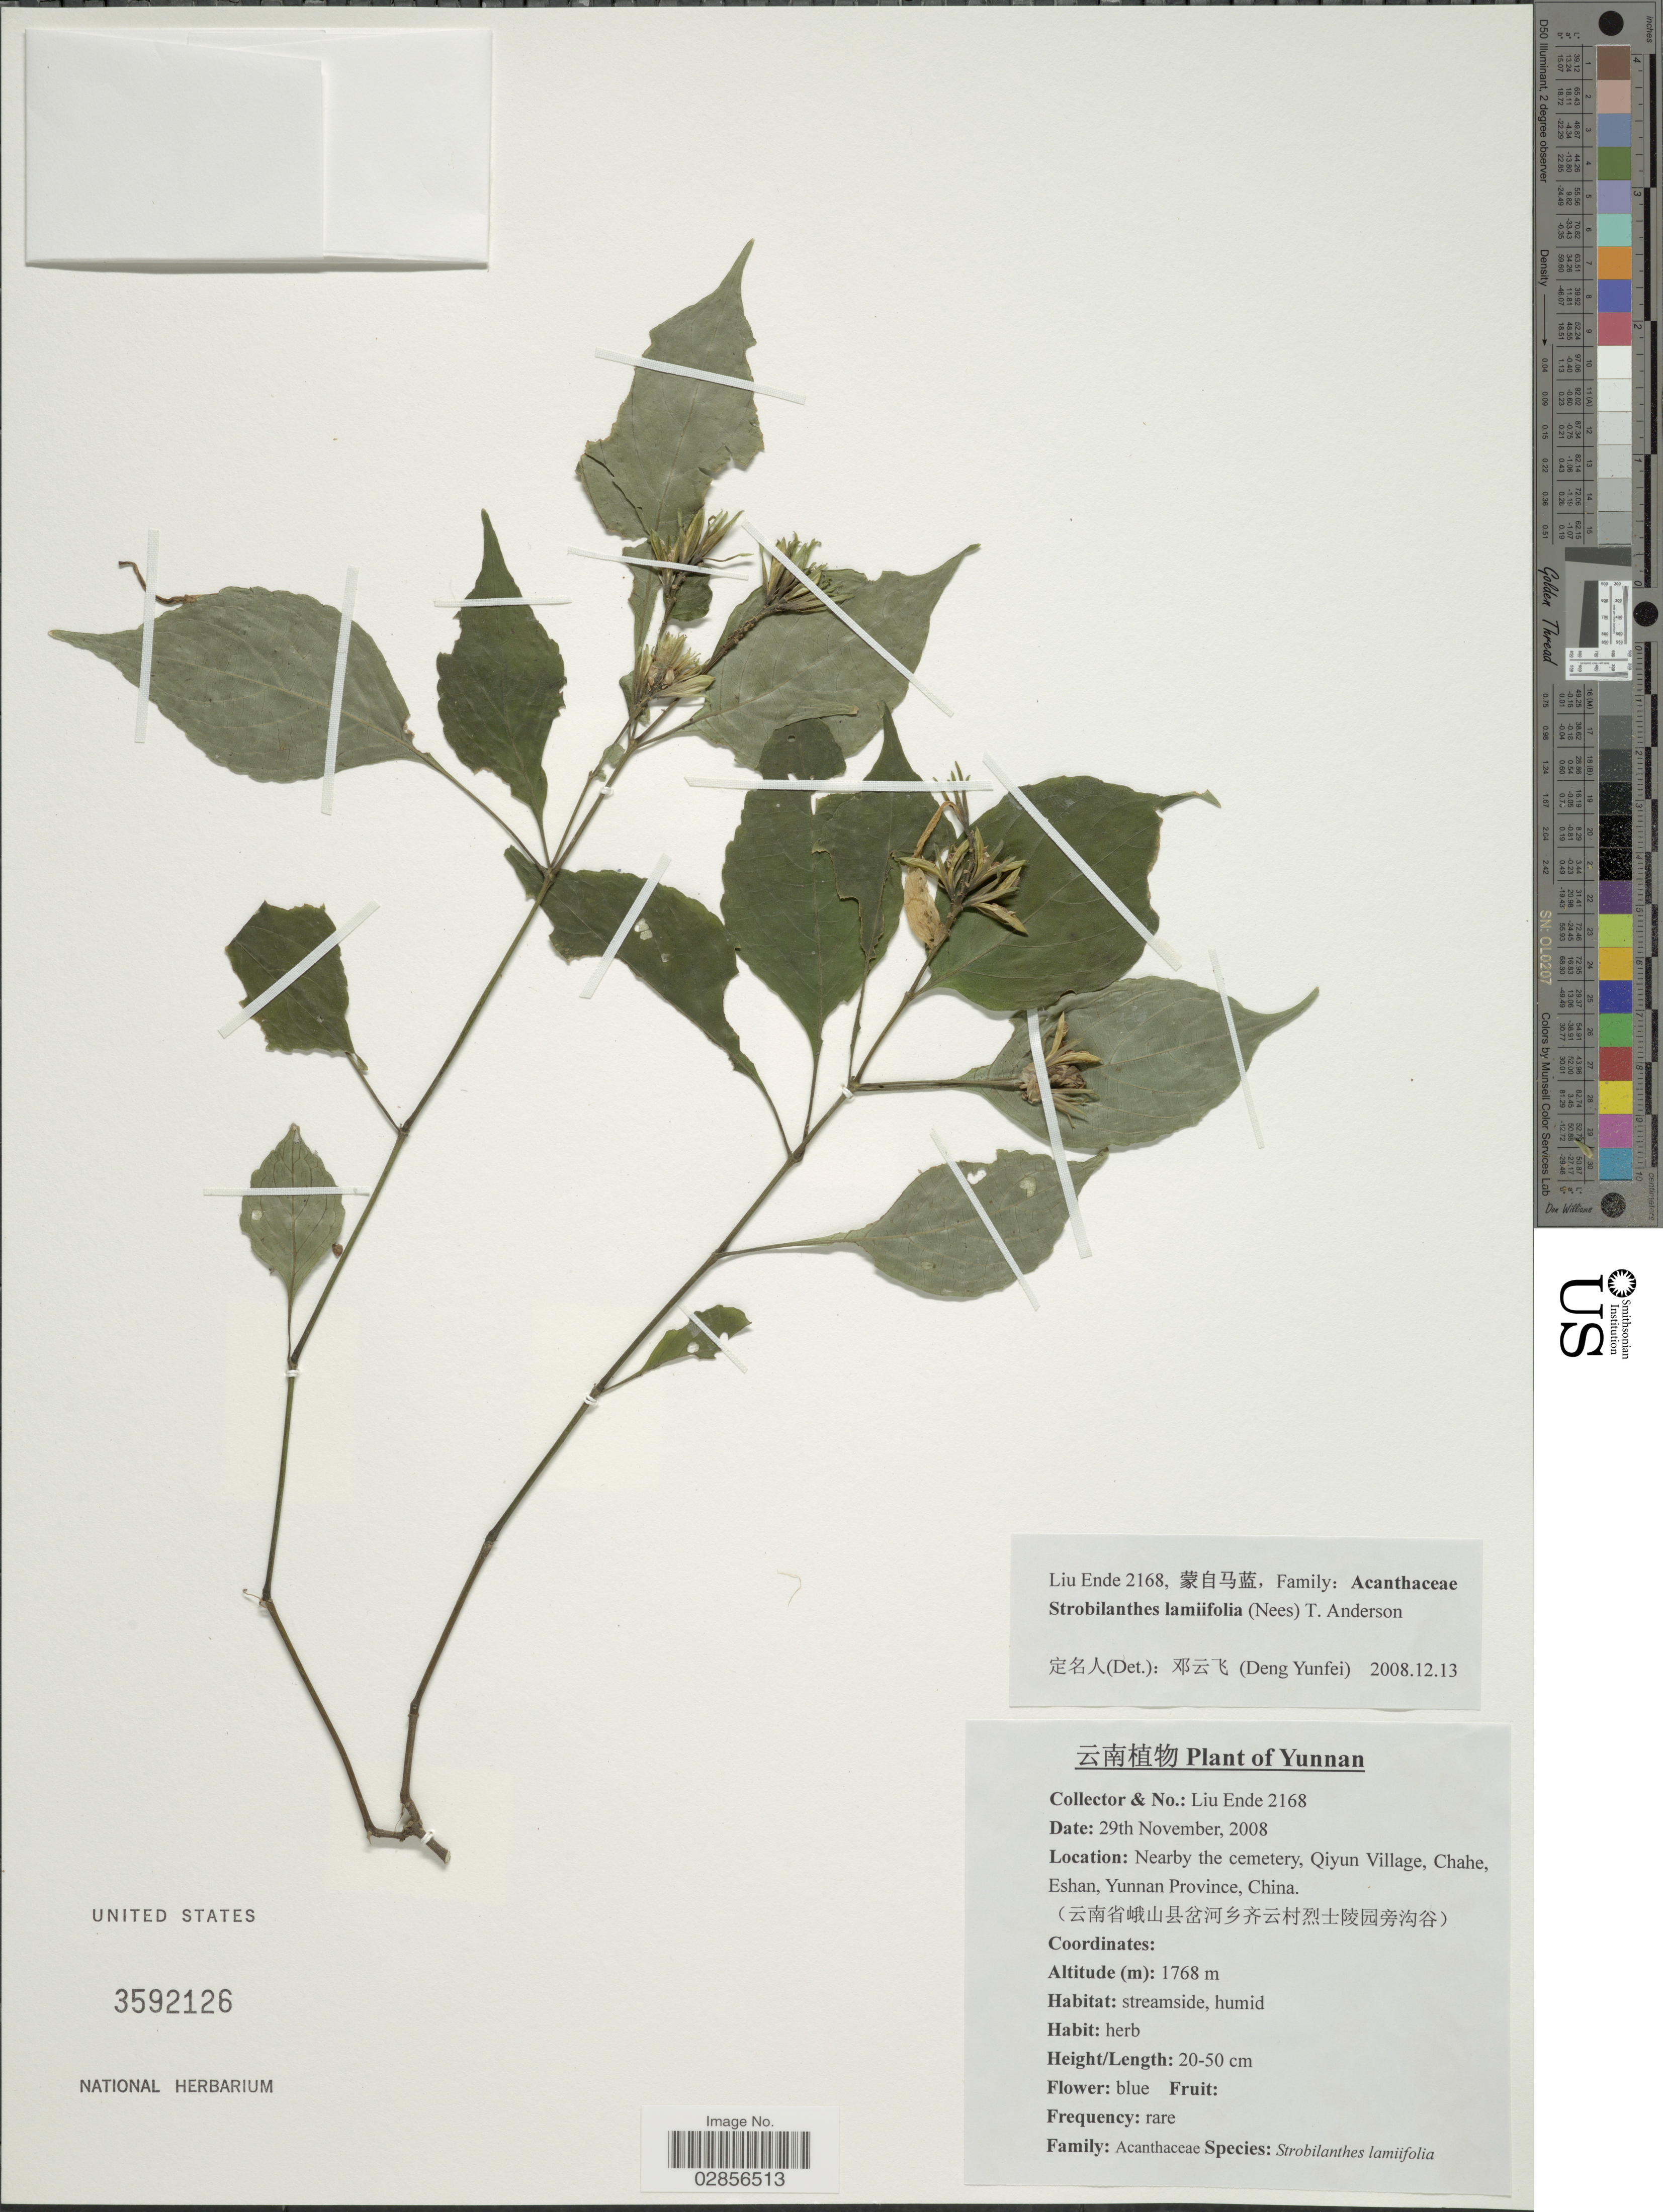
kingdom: Plantae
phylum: Tracheophyta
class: Magnoliopsida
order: Lamiales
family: Acanthaceae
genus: Strobilanthes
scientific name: Strobilanthes lamiifolia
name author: (Nees) T. Anderson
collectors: E. Liu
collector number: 2168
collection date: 2008-11-29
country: China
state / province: Yunnan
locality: Nearby the cemetery, Qiyun Village, Chahe, Eshan.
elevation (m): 1768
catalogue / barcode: US 3592126